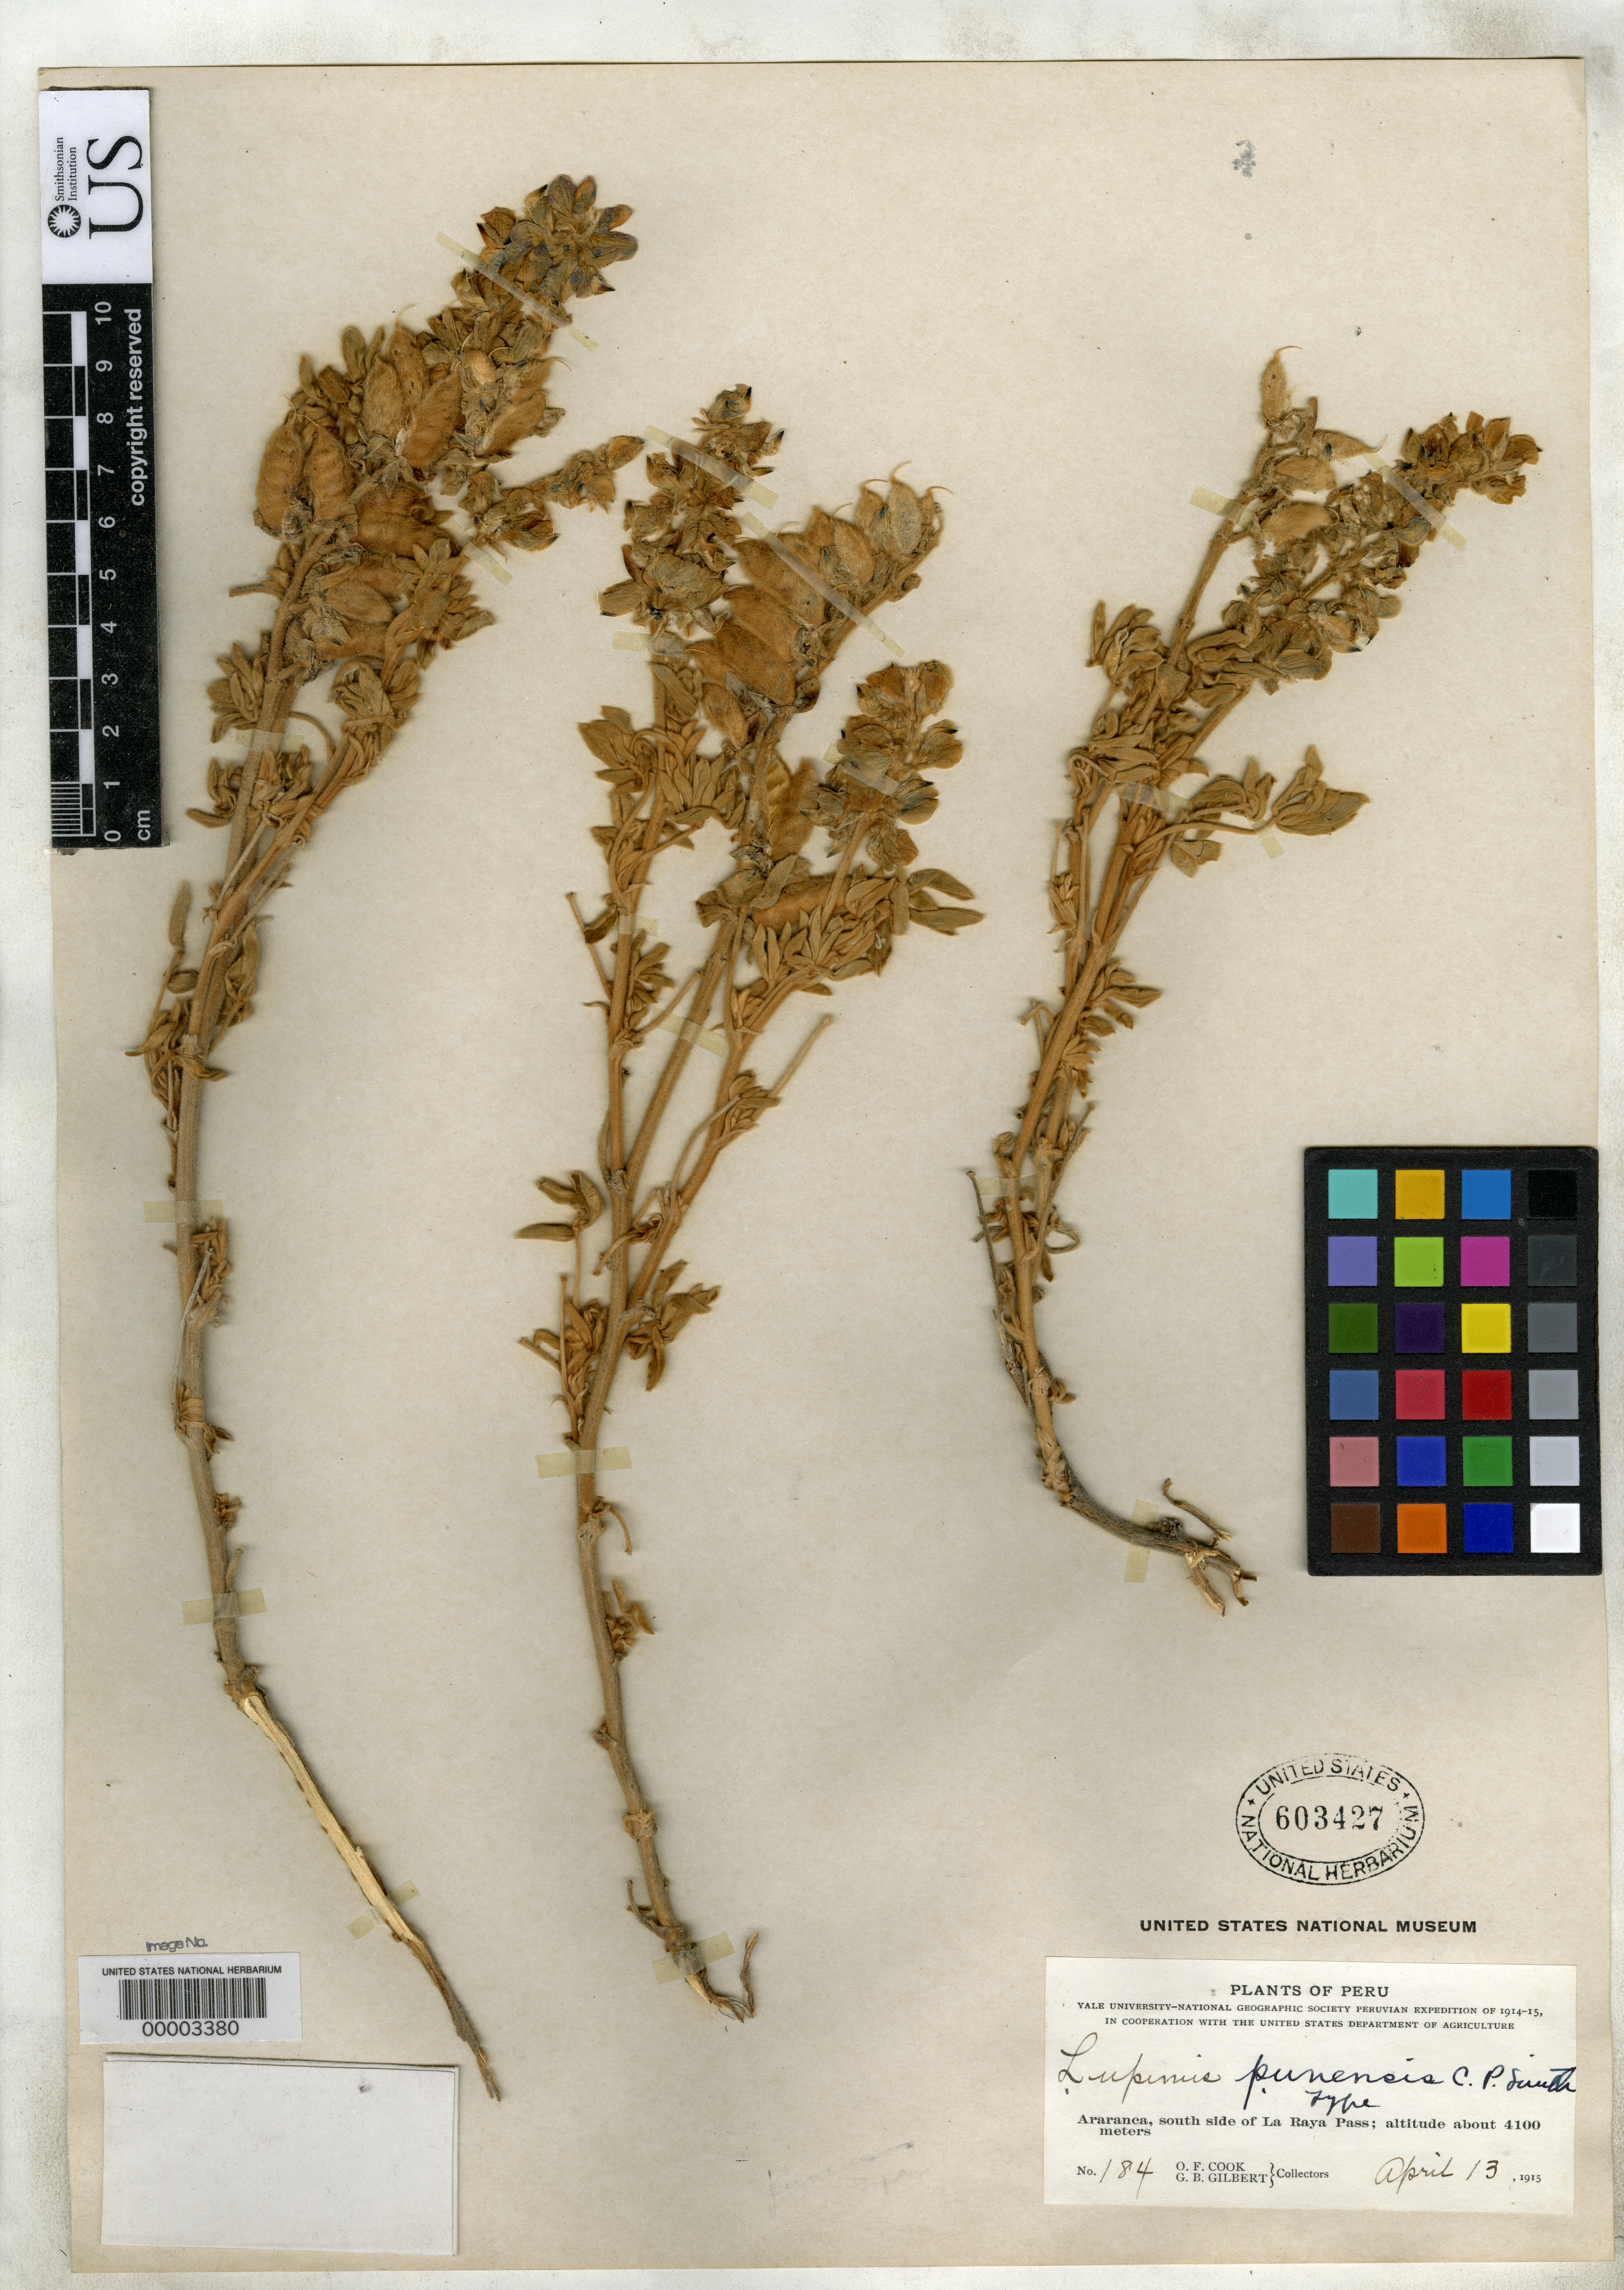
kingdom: Plantae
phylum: Tracheophyta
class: Magnoliopsida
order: Fabales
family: Fabaceae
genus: Lupinus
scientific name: Lupinus punensis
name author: C.P. Sm.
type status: Holotype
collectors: O. F. Cook & G. B. Gilbert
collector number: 184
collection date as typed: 13 Apr 1915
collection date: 1915-04-13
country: Peru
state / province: Puno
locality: Araranca, S side of La Raya Pass.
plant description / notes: Protologue cites type specimen at "h 66" [herbarium 66 = USNH]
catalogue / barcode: US 603427